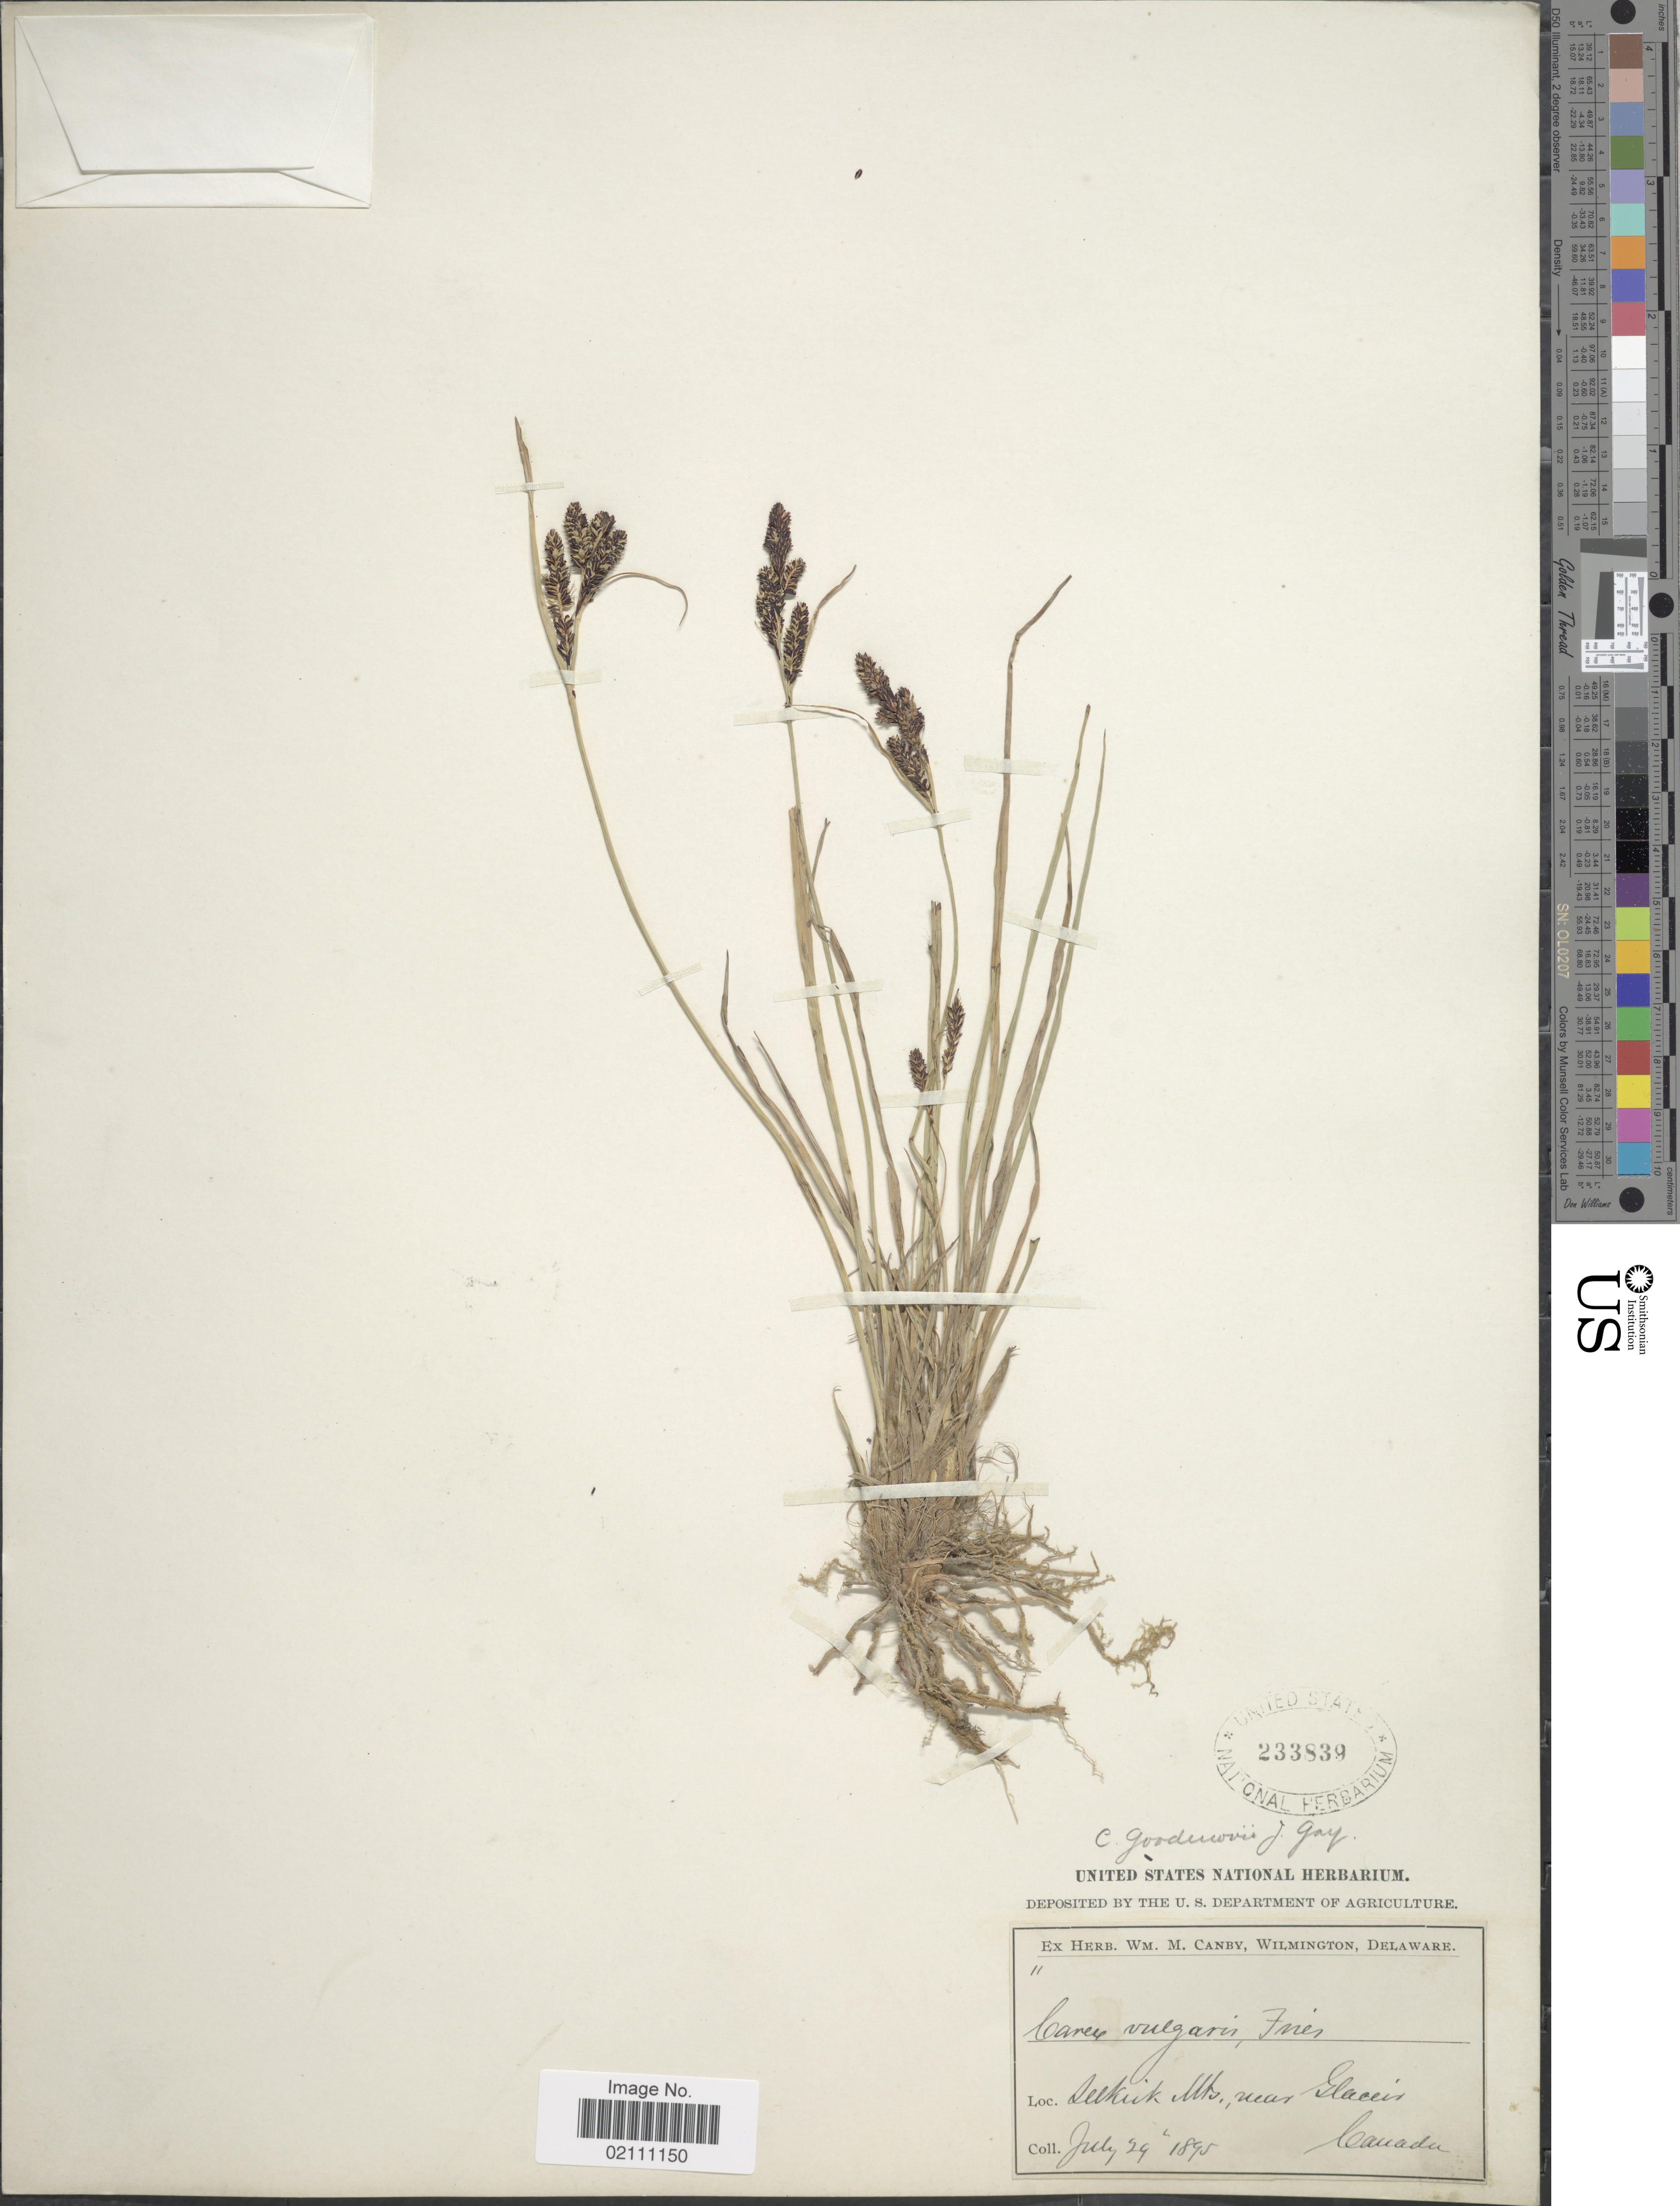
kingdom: Plantae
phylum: Tracheophyta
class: Liliopsida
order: Poales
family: Cyperaceae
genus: Carex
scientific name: Carex sp.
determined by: Strong, Mark T., (BOT), Smithsonian Institution - National Museum of Natural History (UNITED STATES)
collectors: ex herb. W.M. Canby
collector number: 11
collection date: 1895-07-29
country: Canada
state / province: British Columbia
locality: Selkuk Mts., near Glacier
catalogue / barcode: US 233839